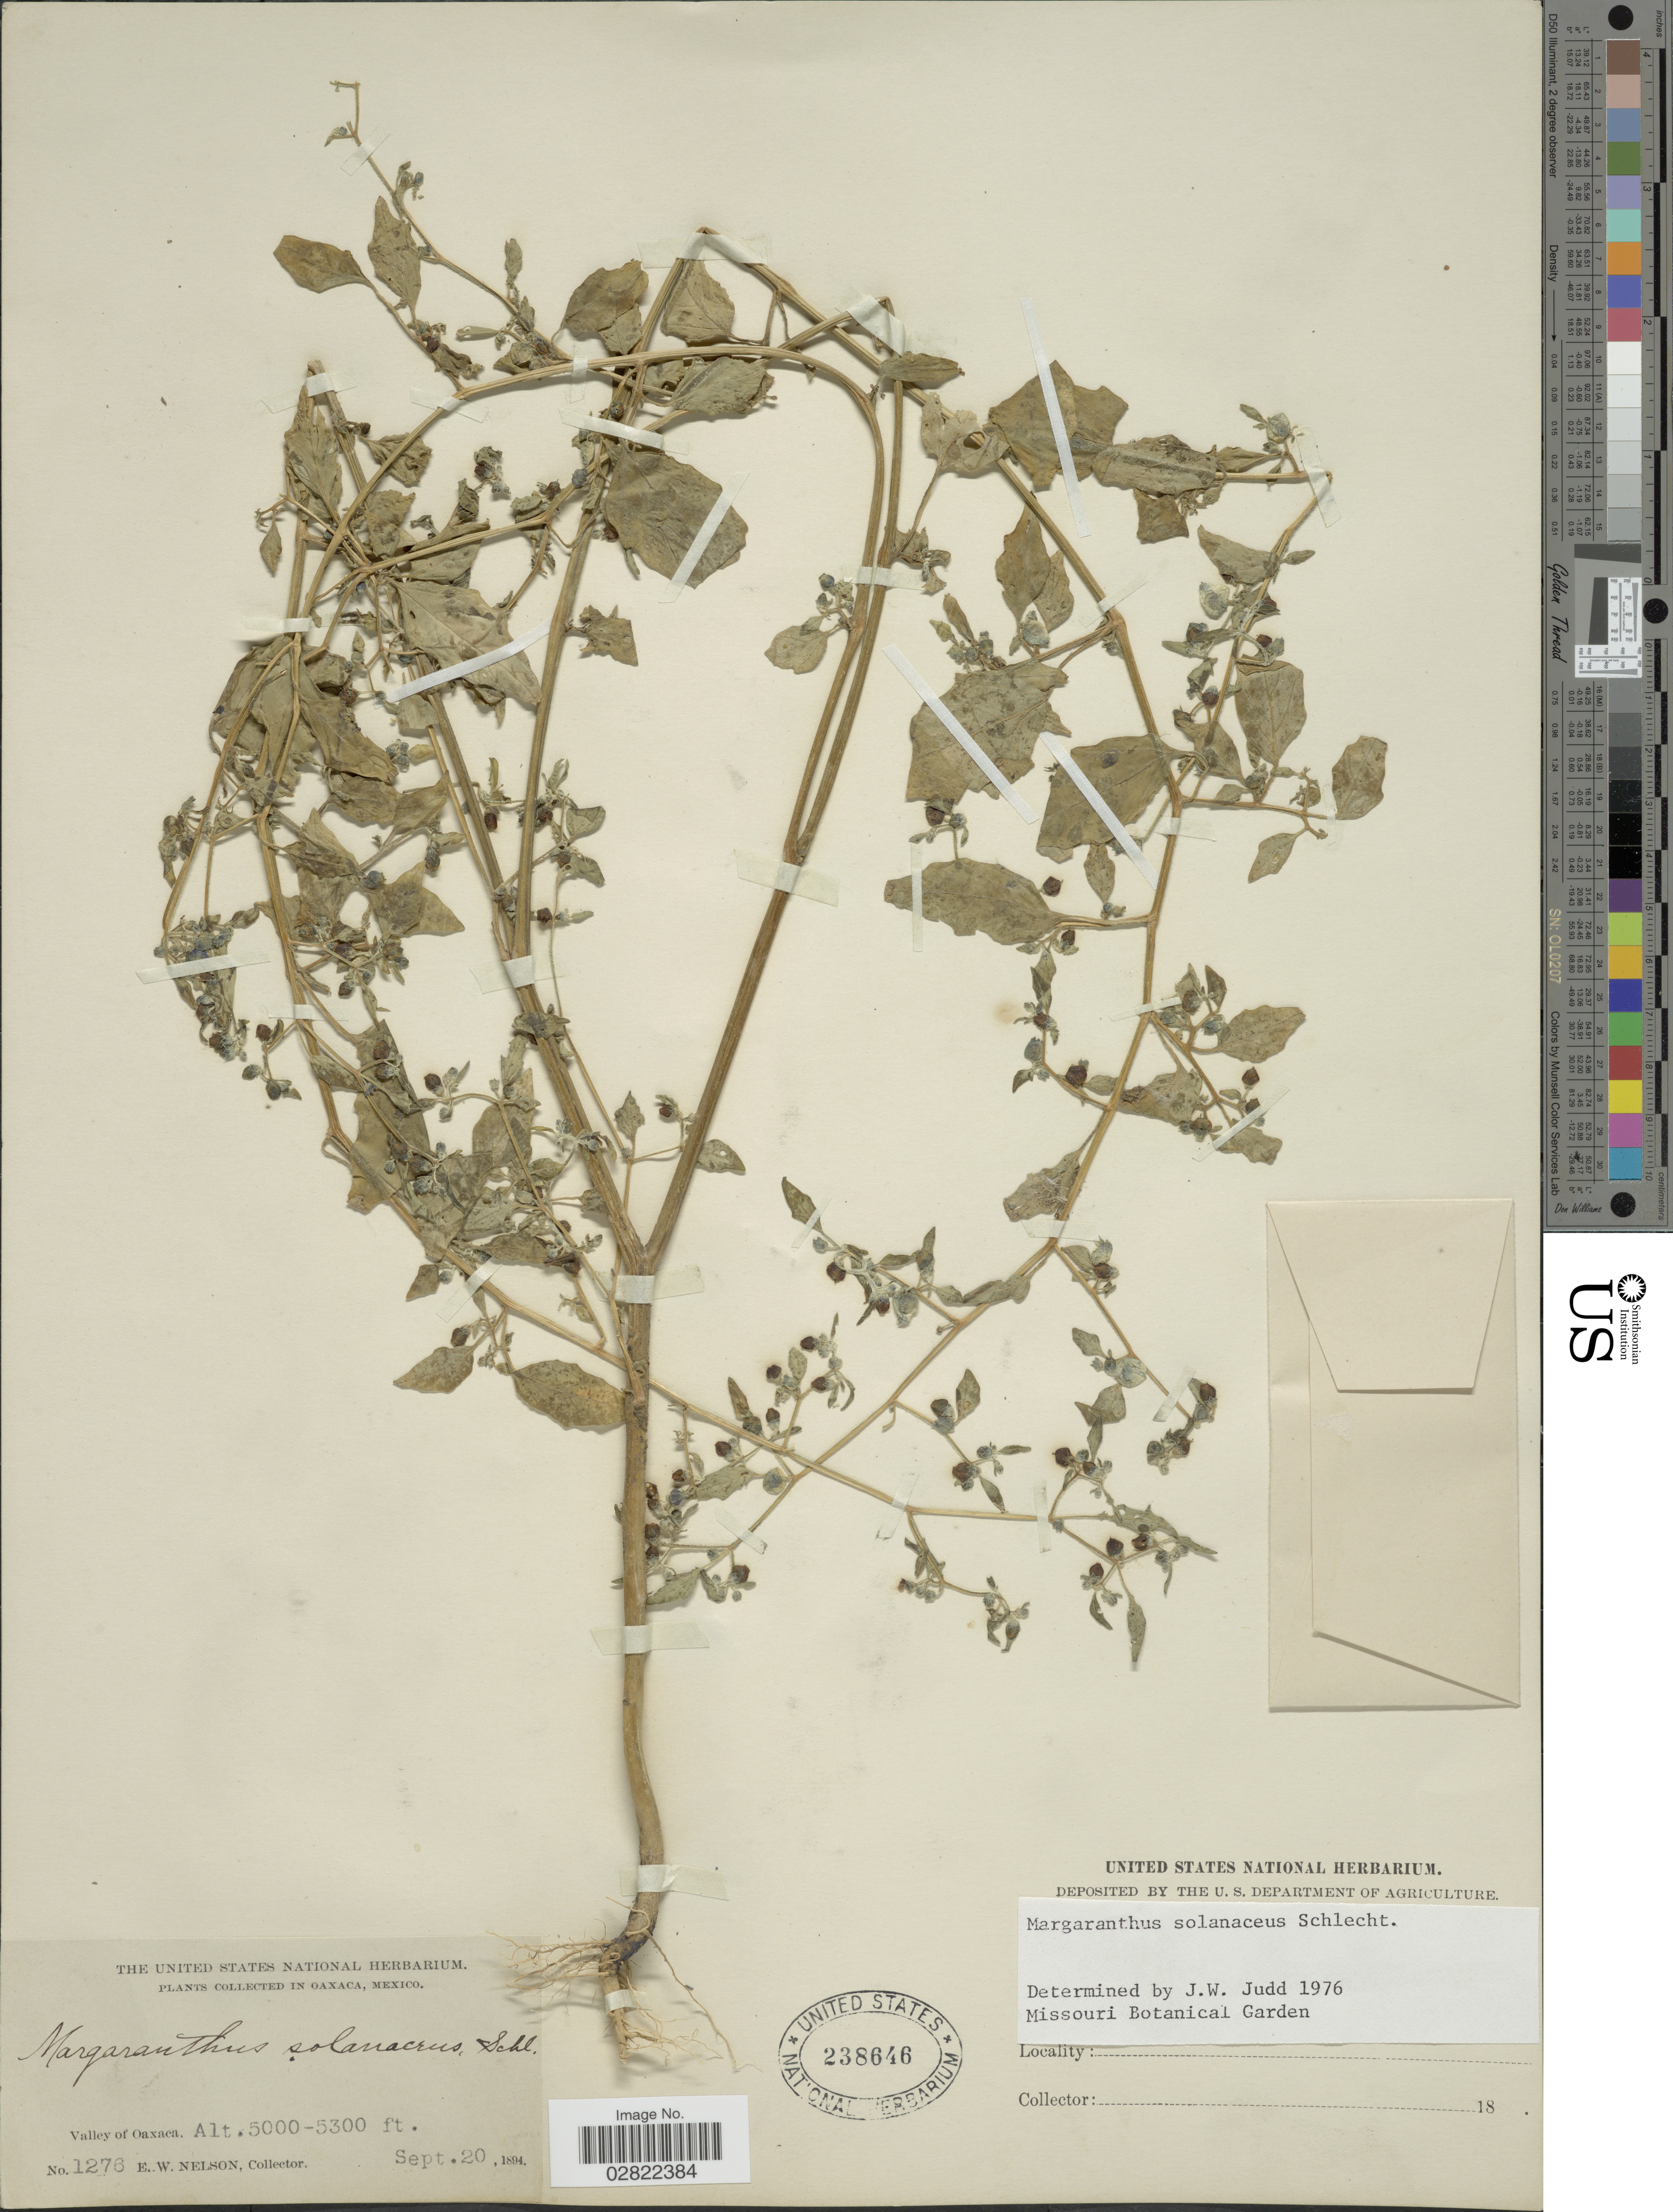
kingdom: Plantae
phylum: Tracheophyta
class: Magnoliopsida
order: Solanales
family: Solanaceae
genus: Margaranthus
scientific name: Margaranthus solanaceus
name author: Schltdl.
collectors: E. W. Nelson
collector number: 1276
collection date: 1894-09-20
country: Mexico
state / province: Oaxaca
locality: Valley of Oaxaca.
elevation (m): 1524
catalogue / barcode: US 238646